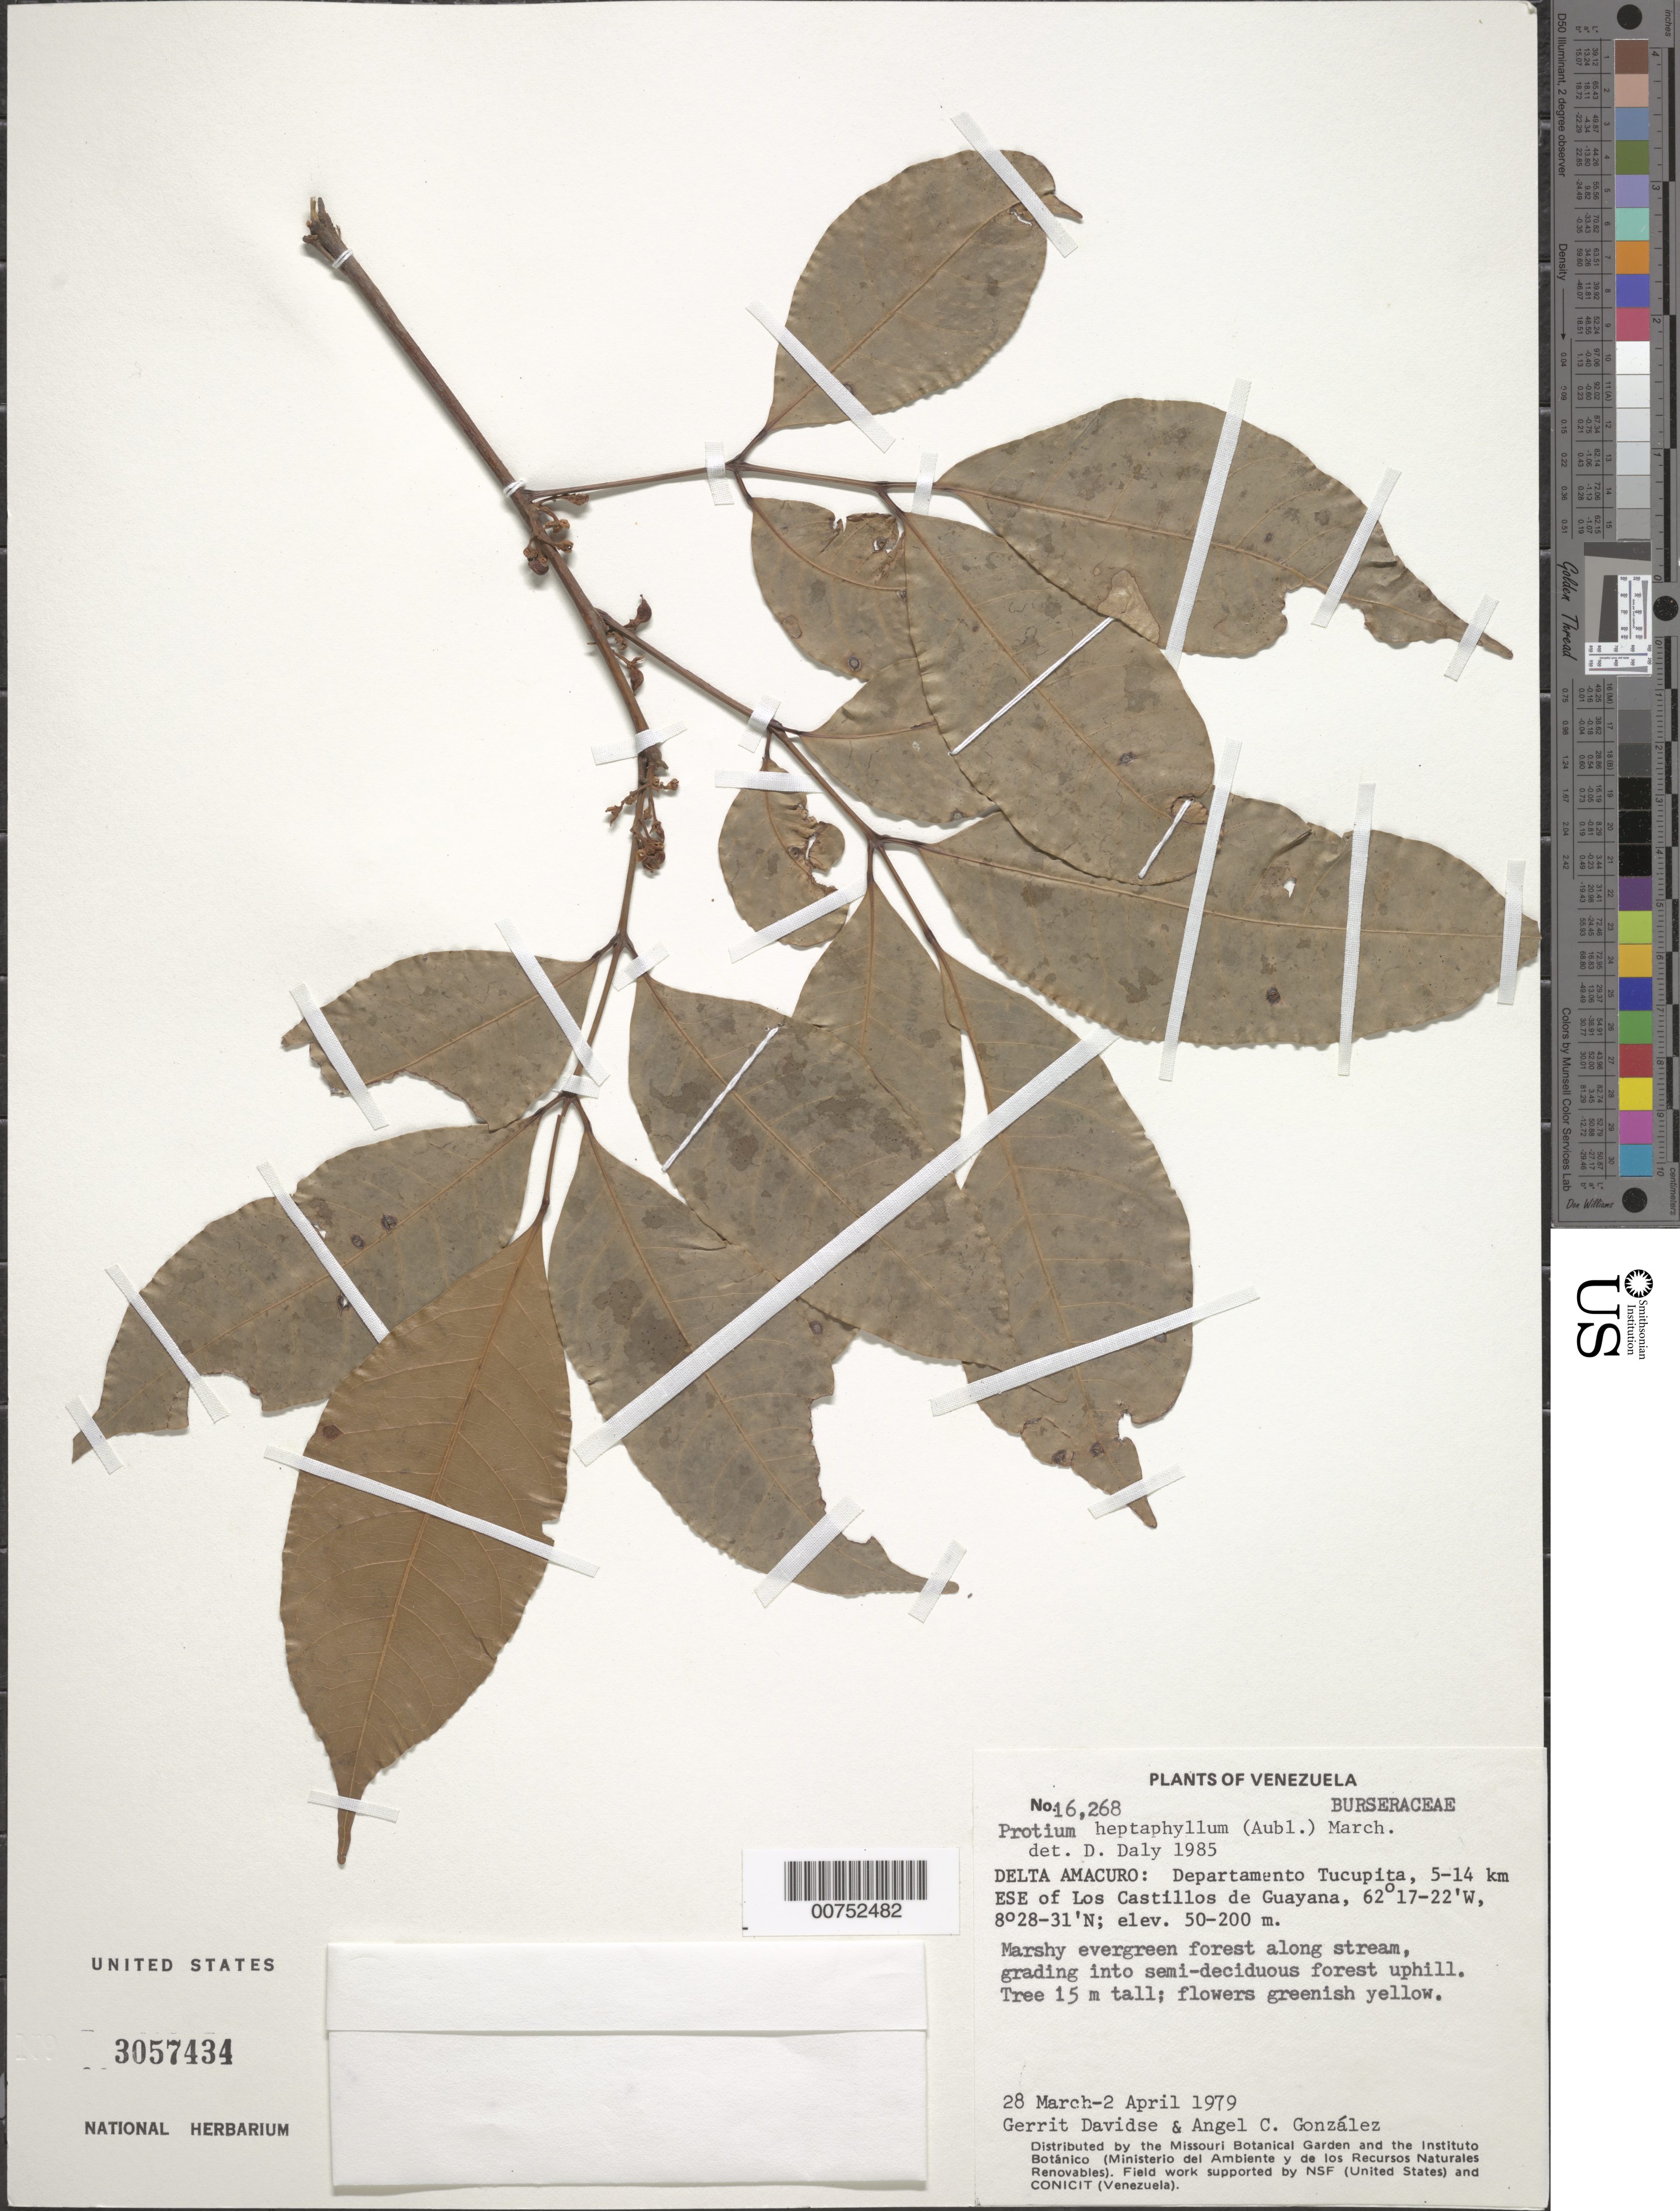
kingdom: Plantae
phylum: Tracheophyta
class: Magnoliopsida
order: Sapindales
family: Burseraceae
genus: Protium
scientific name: Protium heptaphyllum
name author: (Aubl.) Marchand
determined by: Daly, D. C.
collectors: G. Davidse & A. C. González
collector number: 16268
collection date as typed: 28-Mar-79 to 2-Apr-79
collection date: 1979-03-28/1979-04-02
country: Venezuela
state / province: Delta Amacuro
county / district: Tucupita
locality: Los Castillos de Guayana, 5-14 km ESE of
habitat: Marshy evergreen forest along stream, grading into semi-deciduous forest uphill.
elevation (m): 50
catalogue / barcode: US 3057434